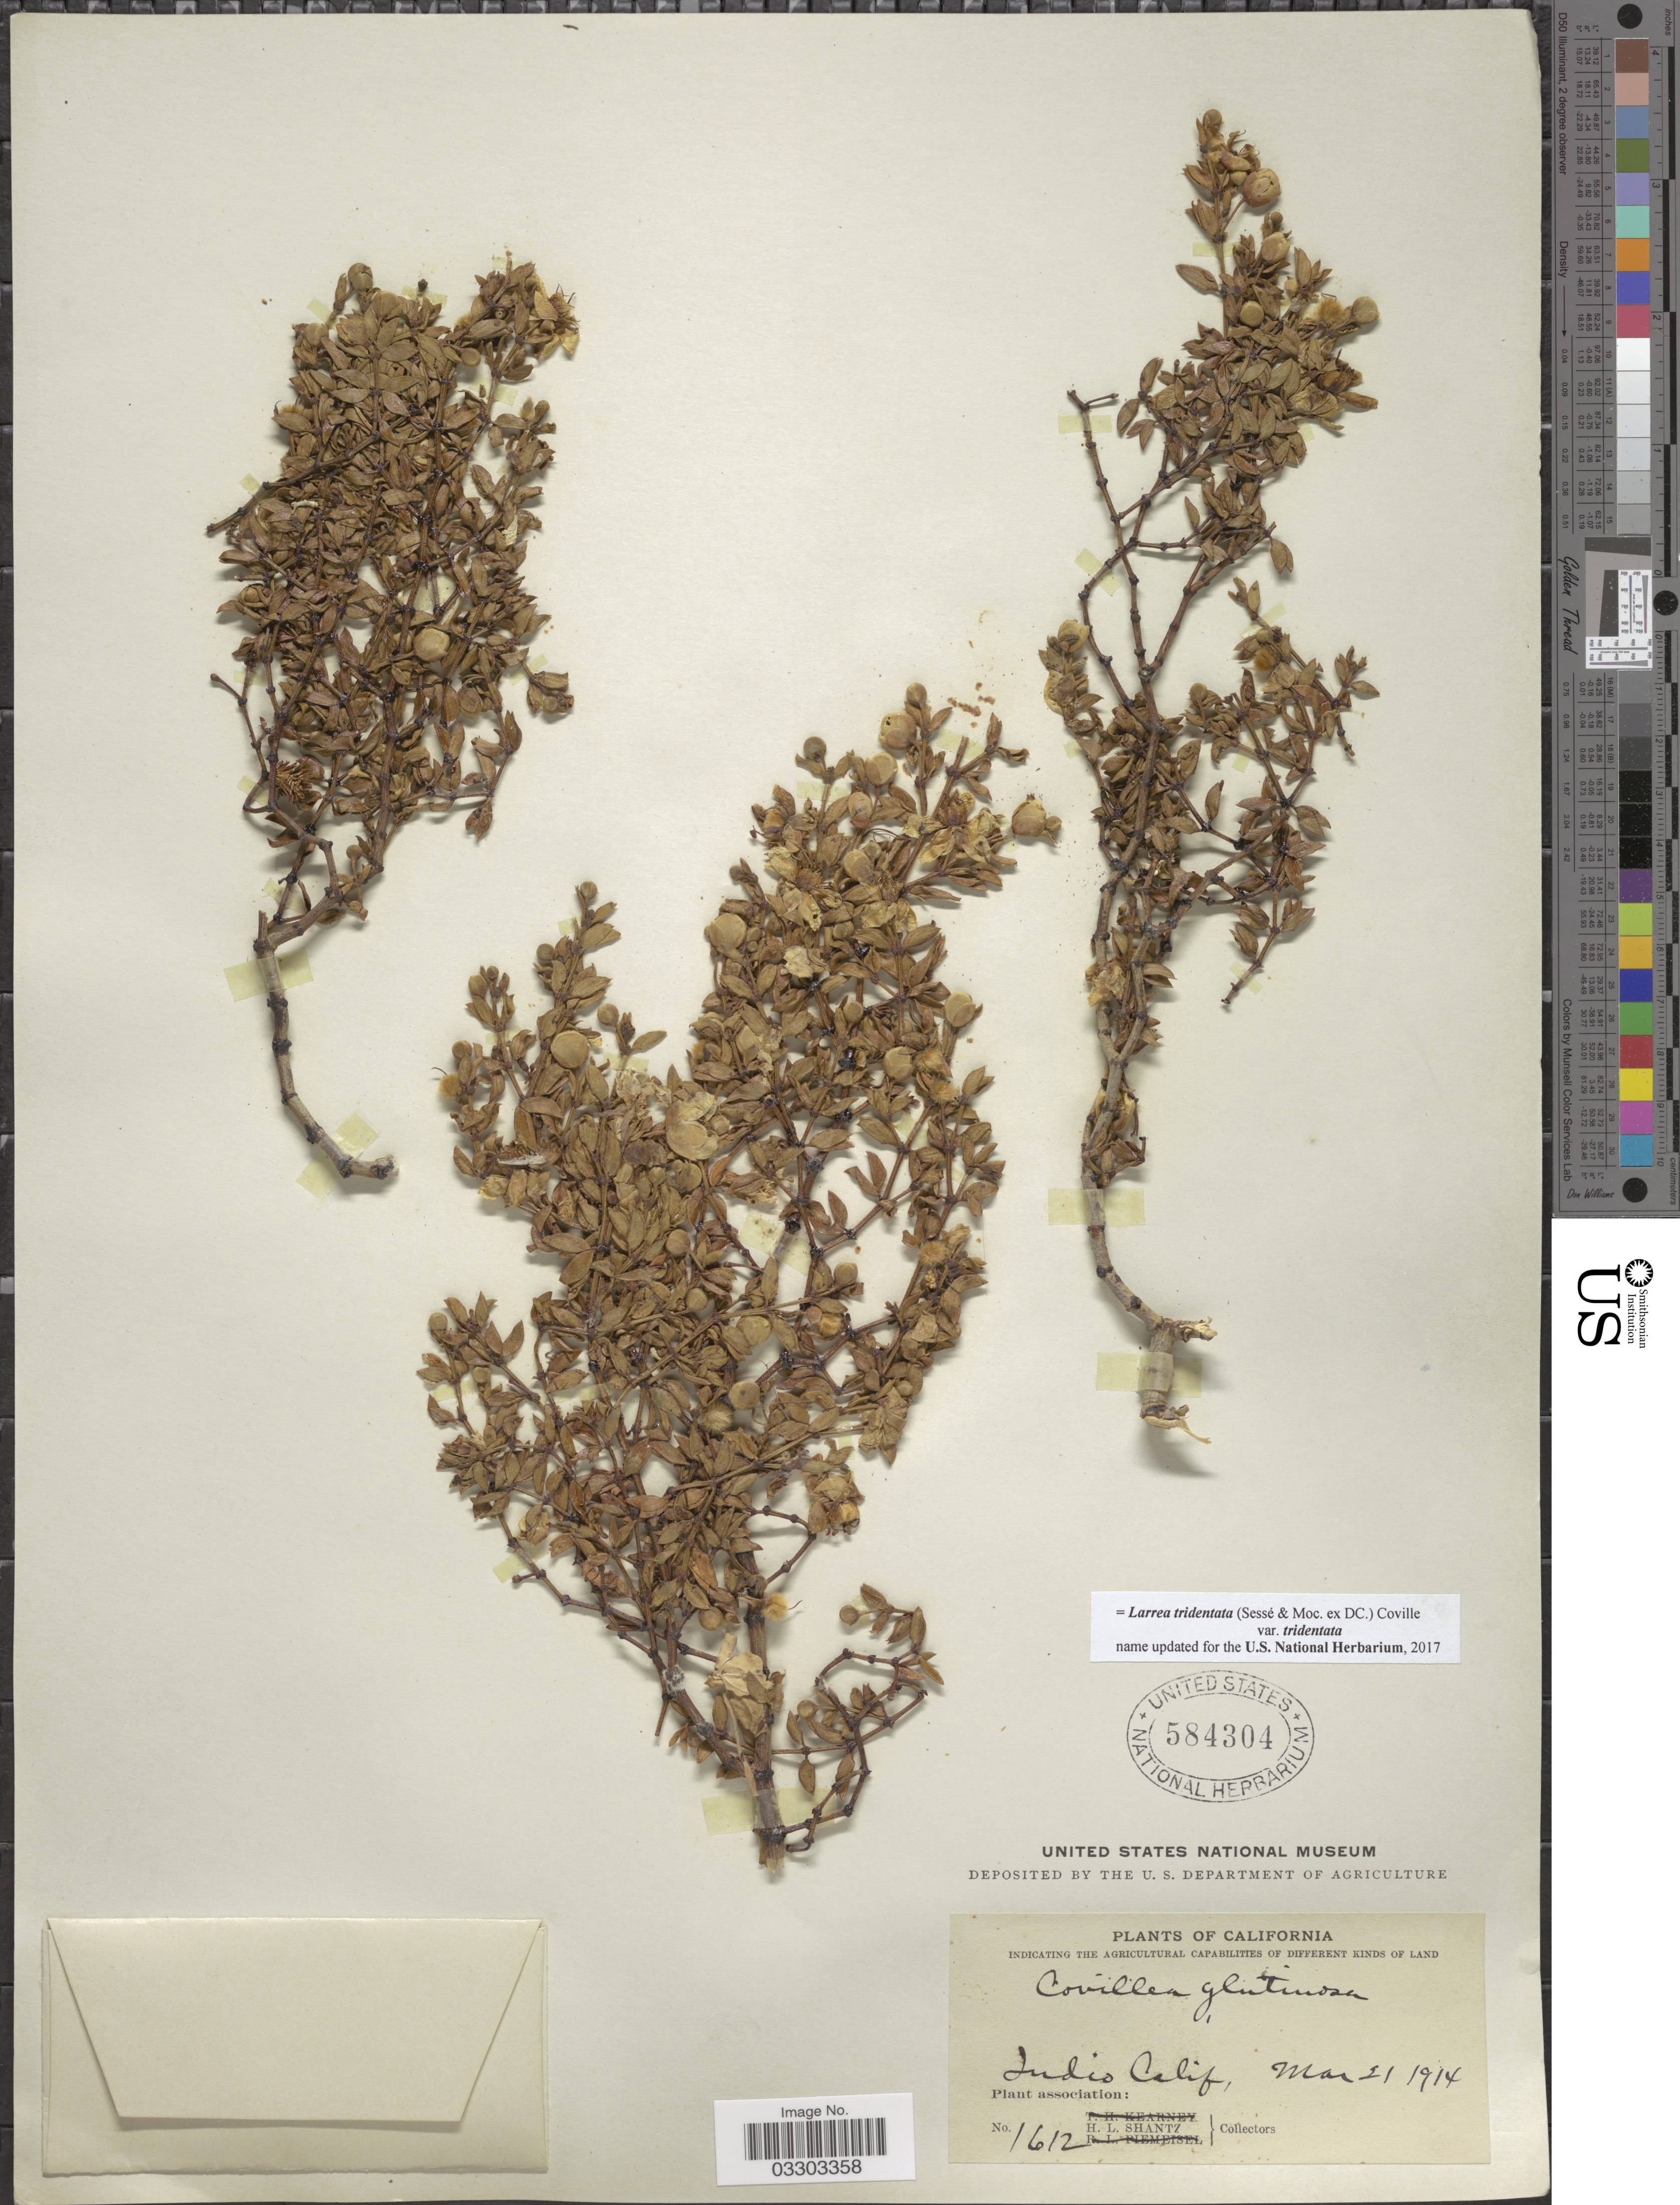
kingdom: Plantae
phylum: Tracheophyta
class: Magnoliopsida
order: Zygophyllales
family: Zygophyllaceae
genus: Larrea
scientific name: Larrea tridentata var. tridentata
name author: (Sessé & Moc. ex DC.) Coville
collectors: H. Shantz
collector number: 1612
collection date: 1914-03-21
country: United States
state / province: California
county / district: Riverside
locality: Indio Calif.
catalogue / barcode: US 584304